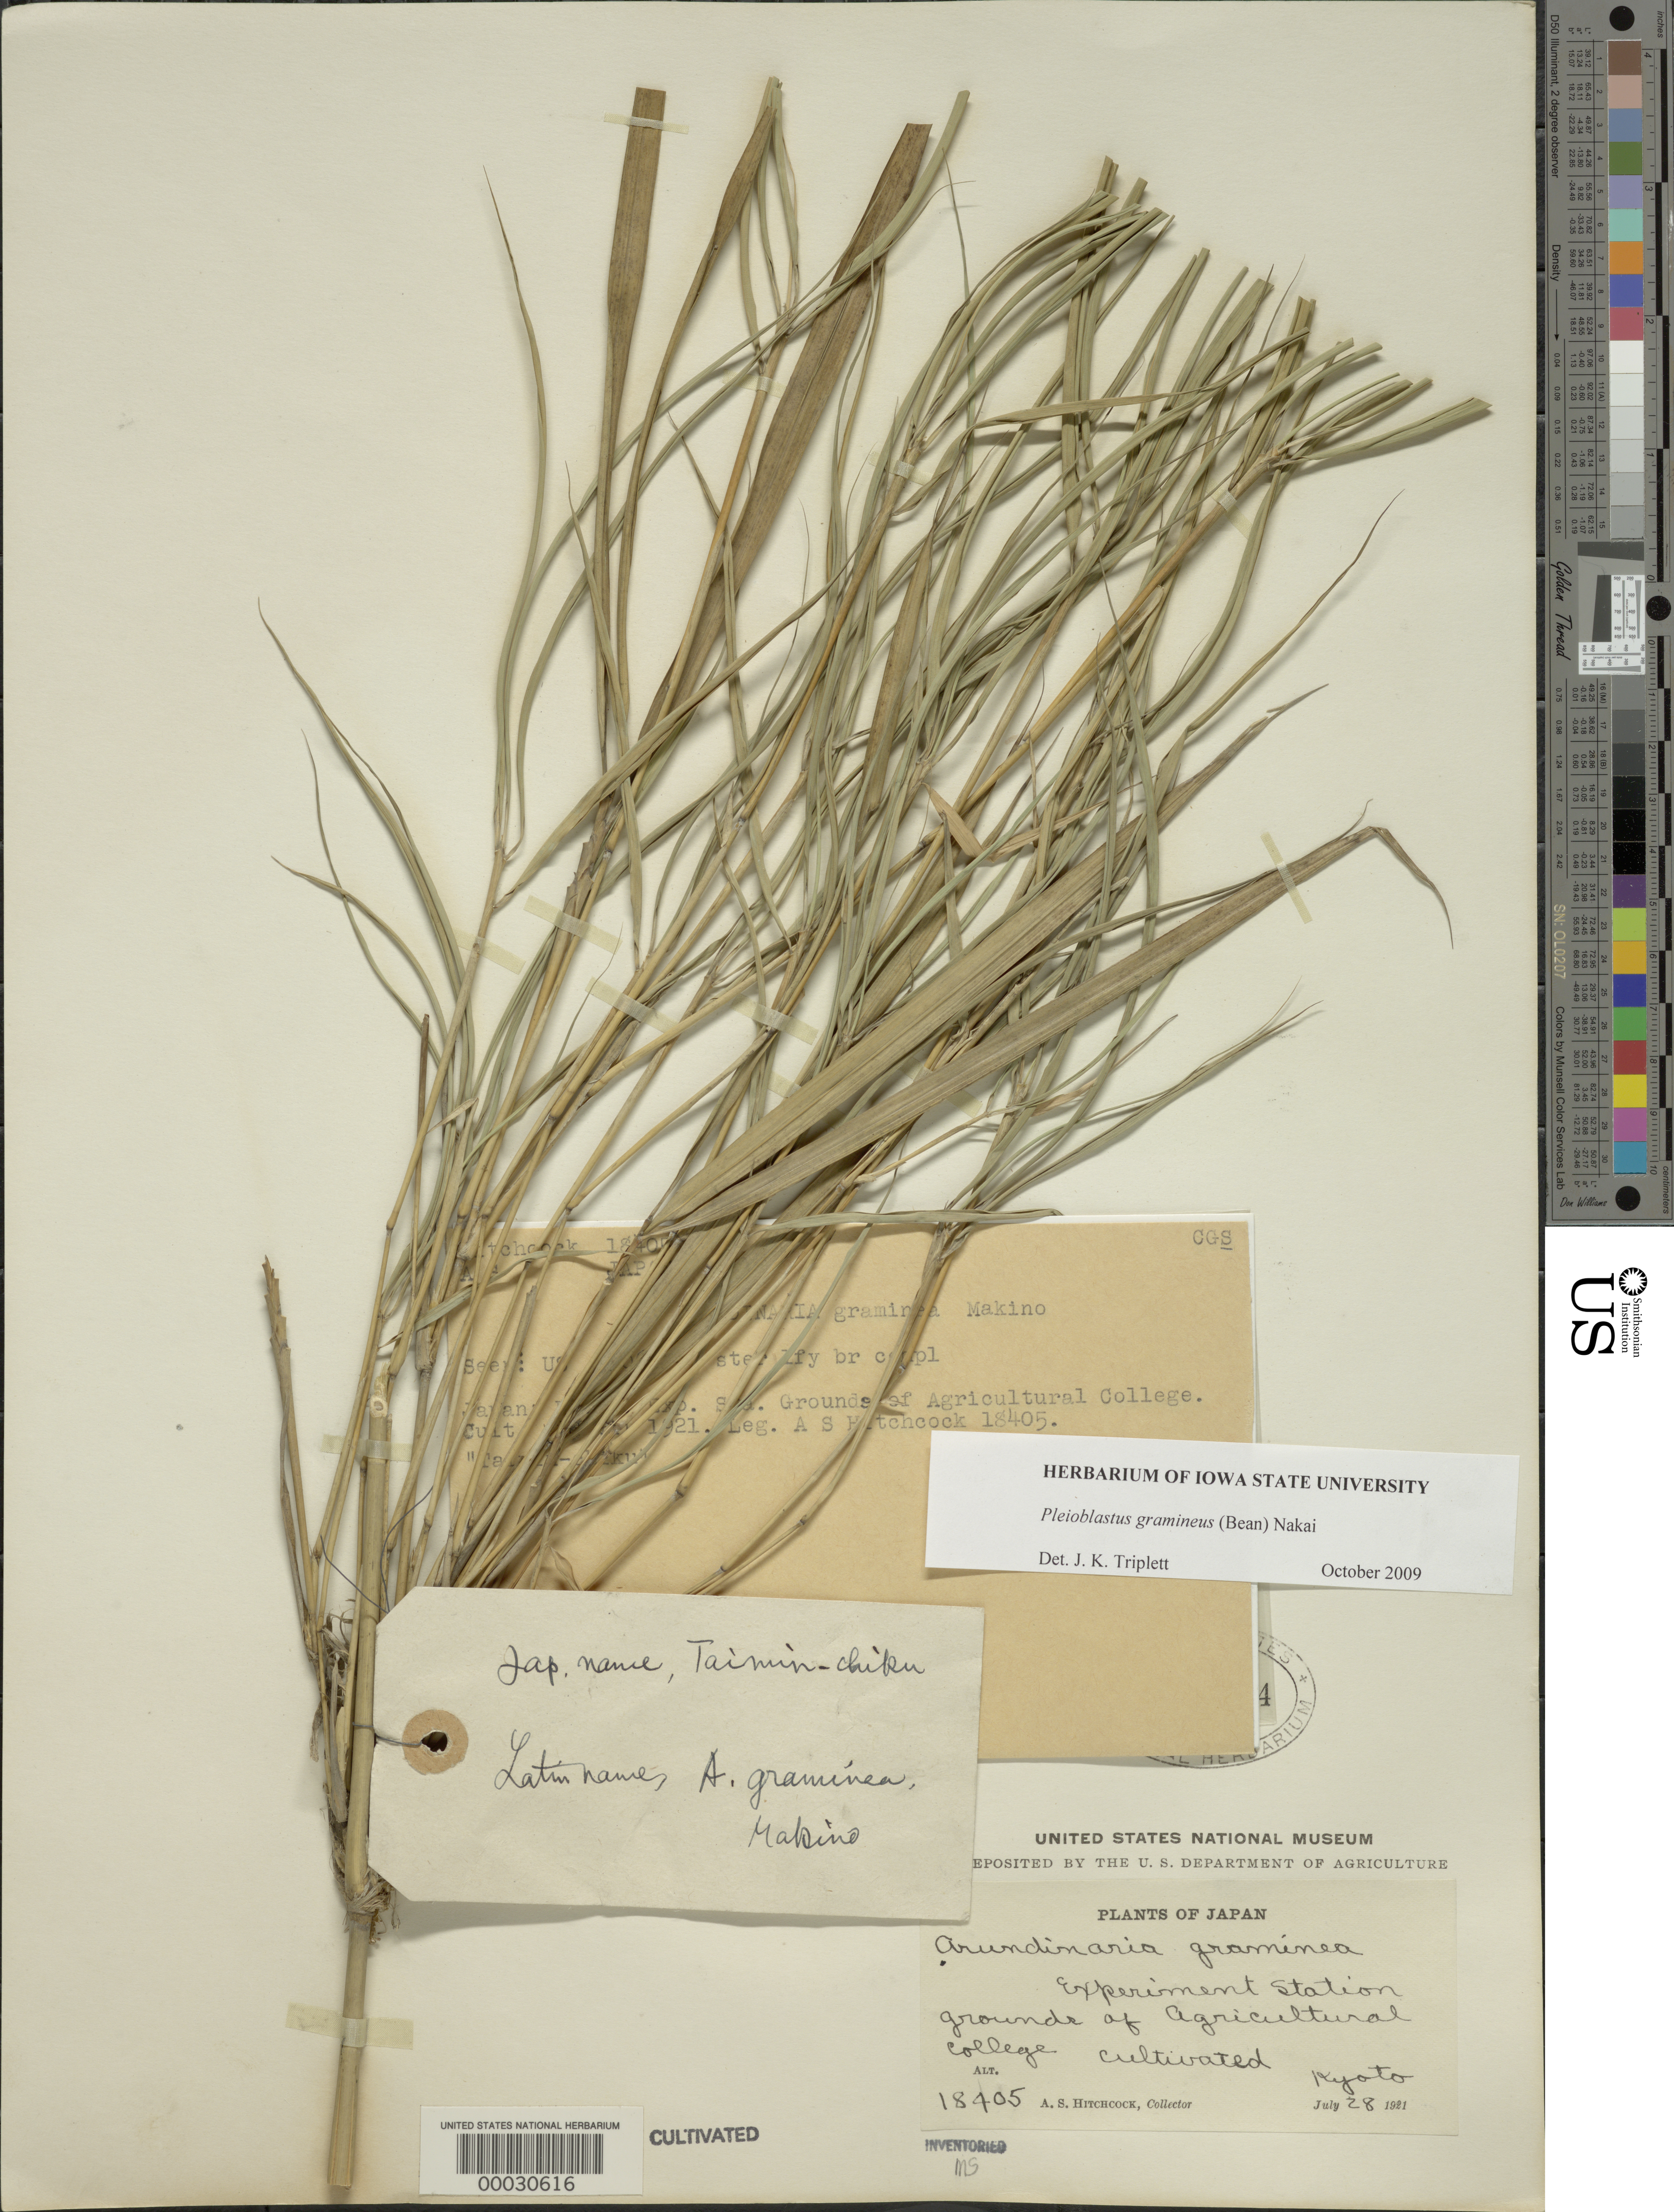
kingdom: Plantae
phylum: Tracheophyta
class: Liliopsida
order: Poales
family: Poaceae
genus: Pleioblastus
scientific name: Pleioblastus gramineus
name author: (Bean) Nakai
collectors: A. S. Hitchcock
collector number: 18405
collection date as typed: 28 Jul 1921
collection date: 1921-07-28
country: Japan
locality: Forestry experimental station-kyoto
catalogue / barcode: US 1106994